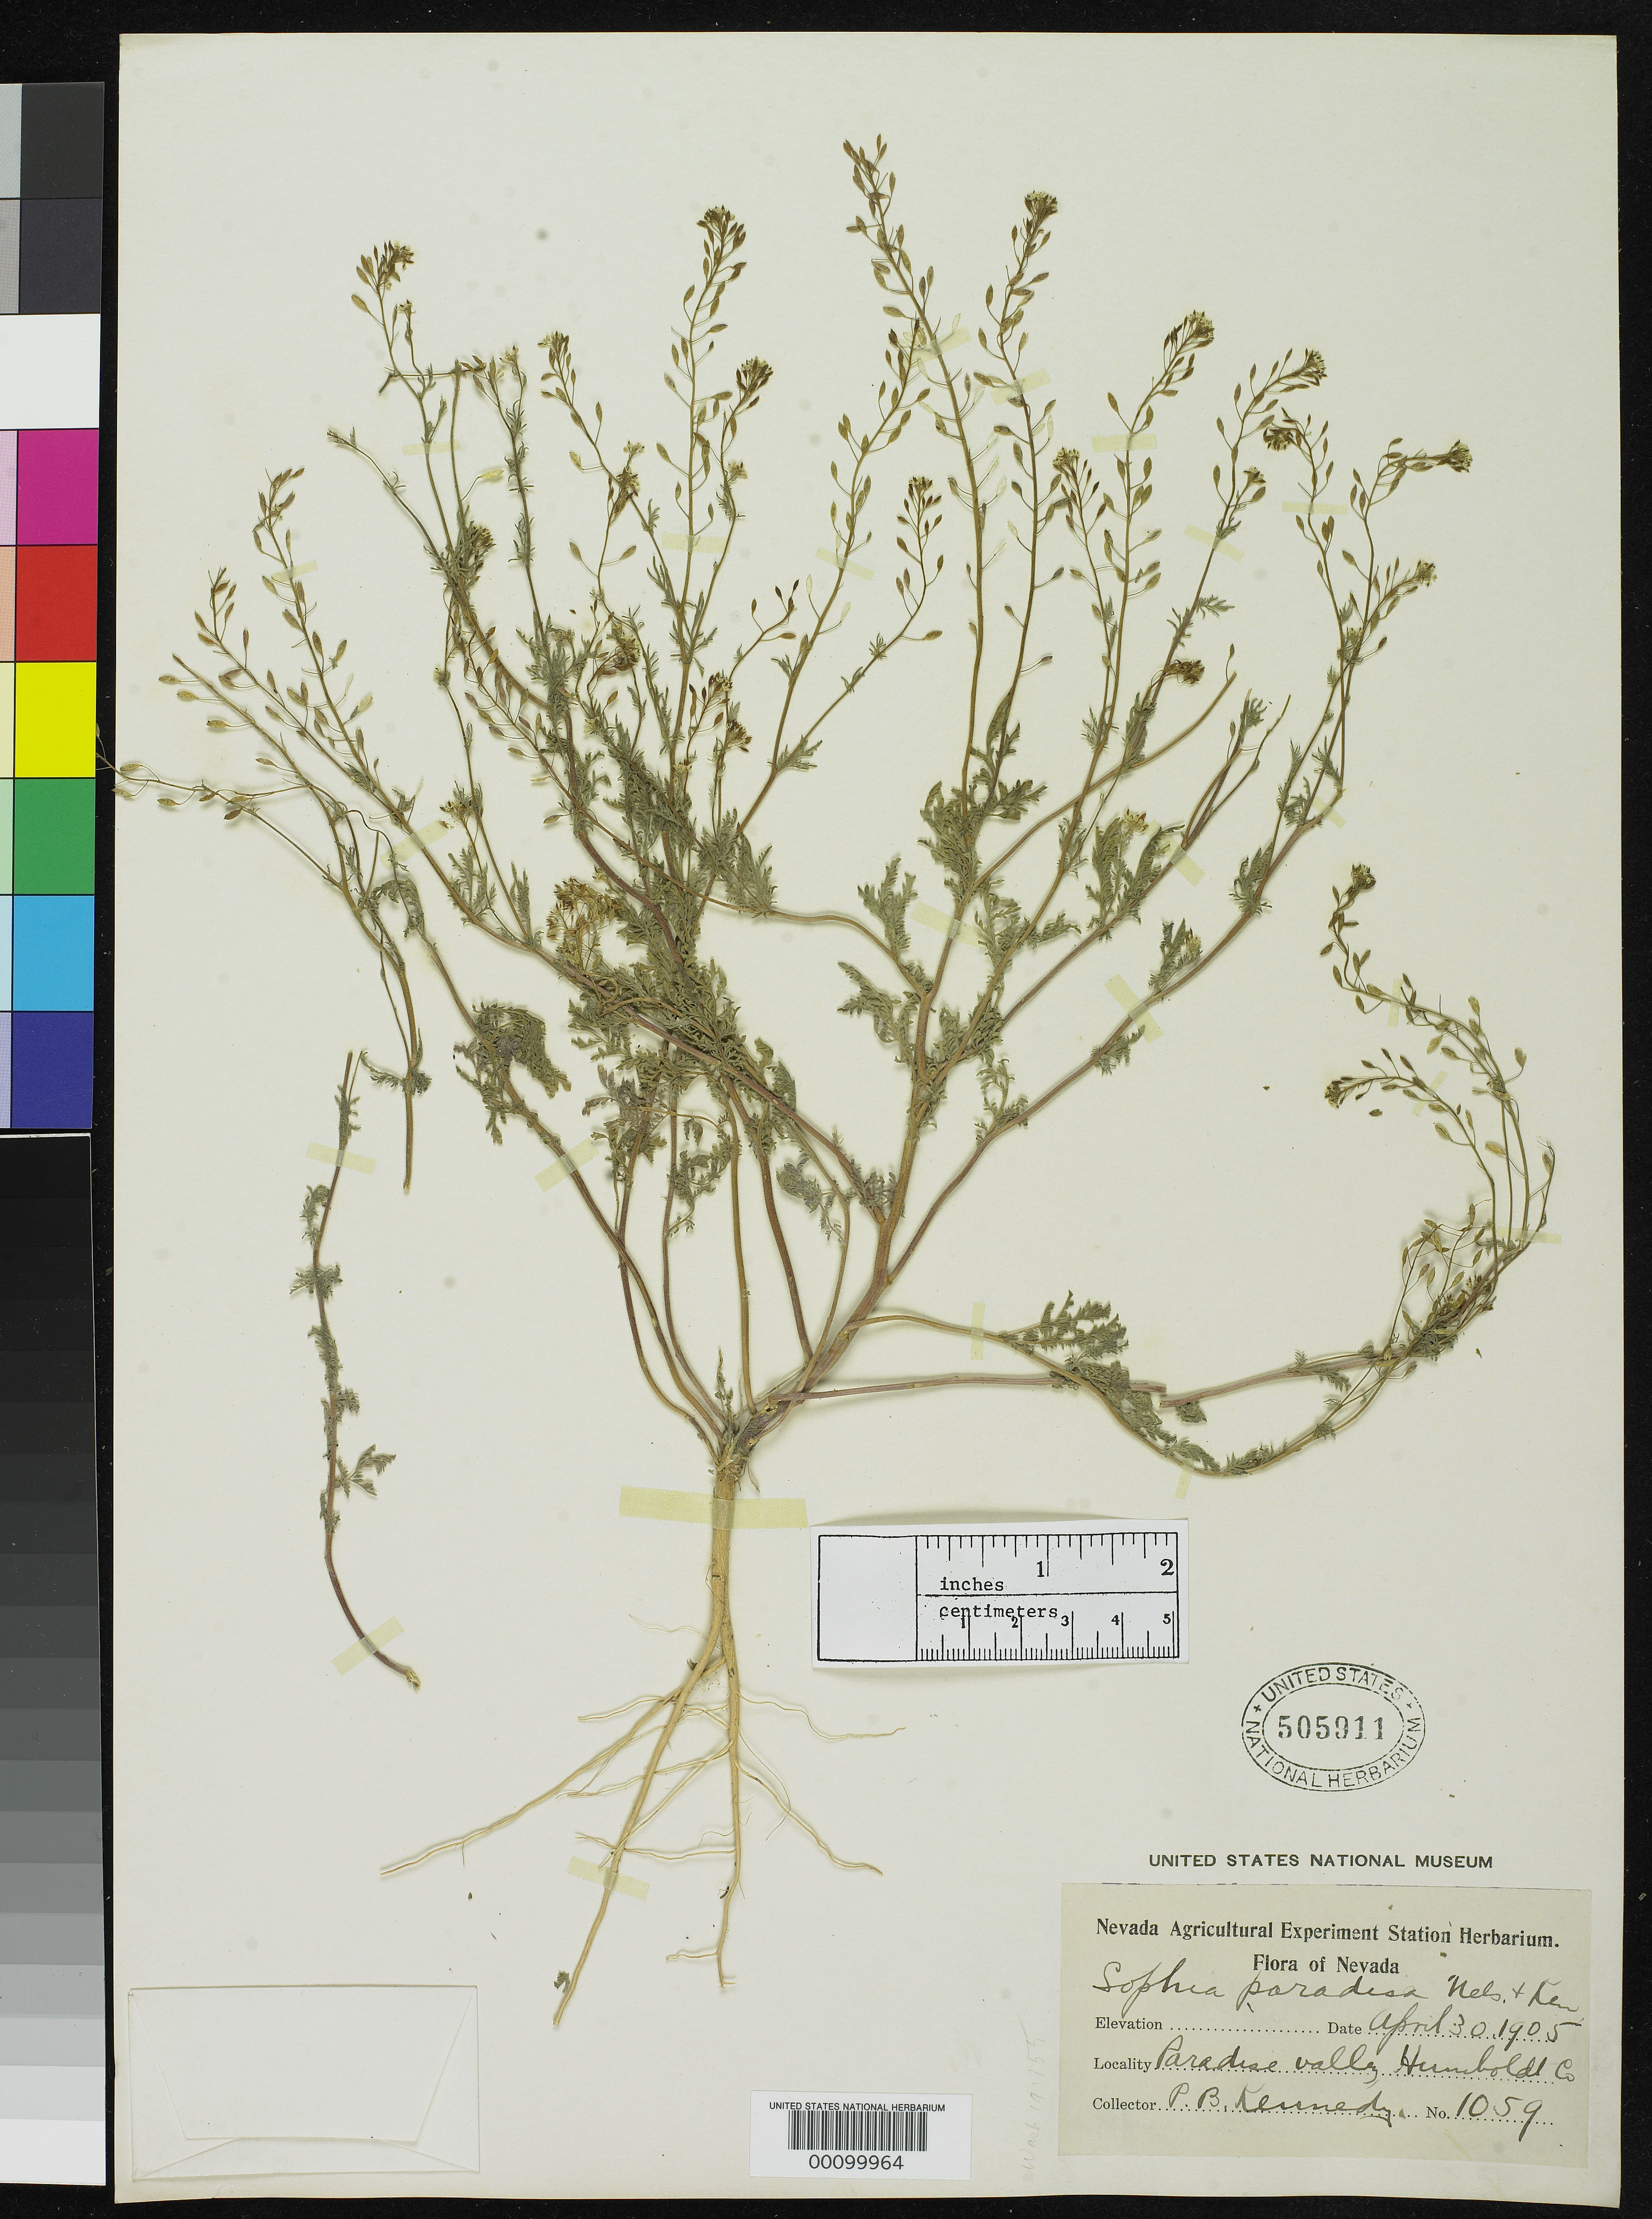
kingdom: Plantae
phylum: Tracheophyta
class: Magnoliopsida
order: Brassicales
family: Brassicaceae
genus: Sophia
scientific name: Sophia paradisa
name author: A. Nelson & P.B. Kenn.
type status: Isotype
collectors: P. B. Kennedy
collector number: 1059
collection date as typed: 30 Apr 1905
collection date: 1905-04-30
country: United States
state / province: Nevada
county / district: Humboldt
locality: Paradise Valley.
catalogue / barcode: US 505911